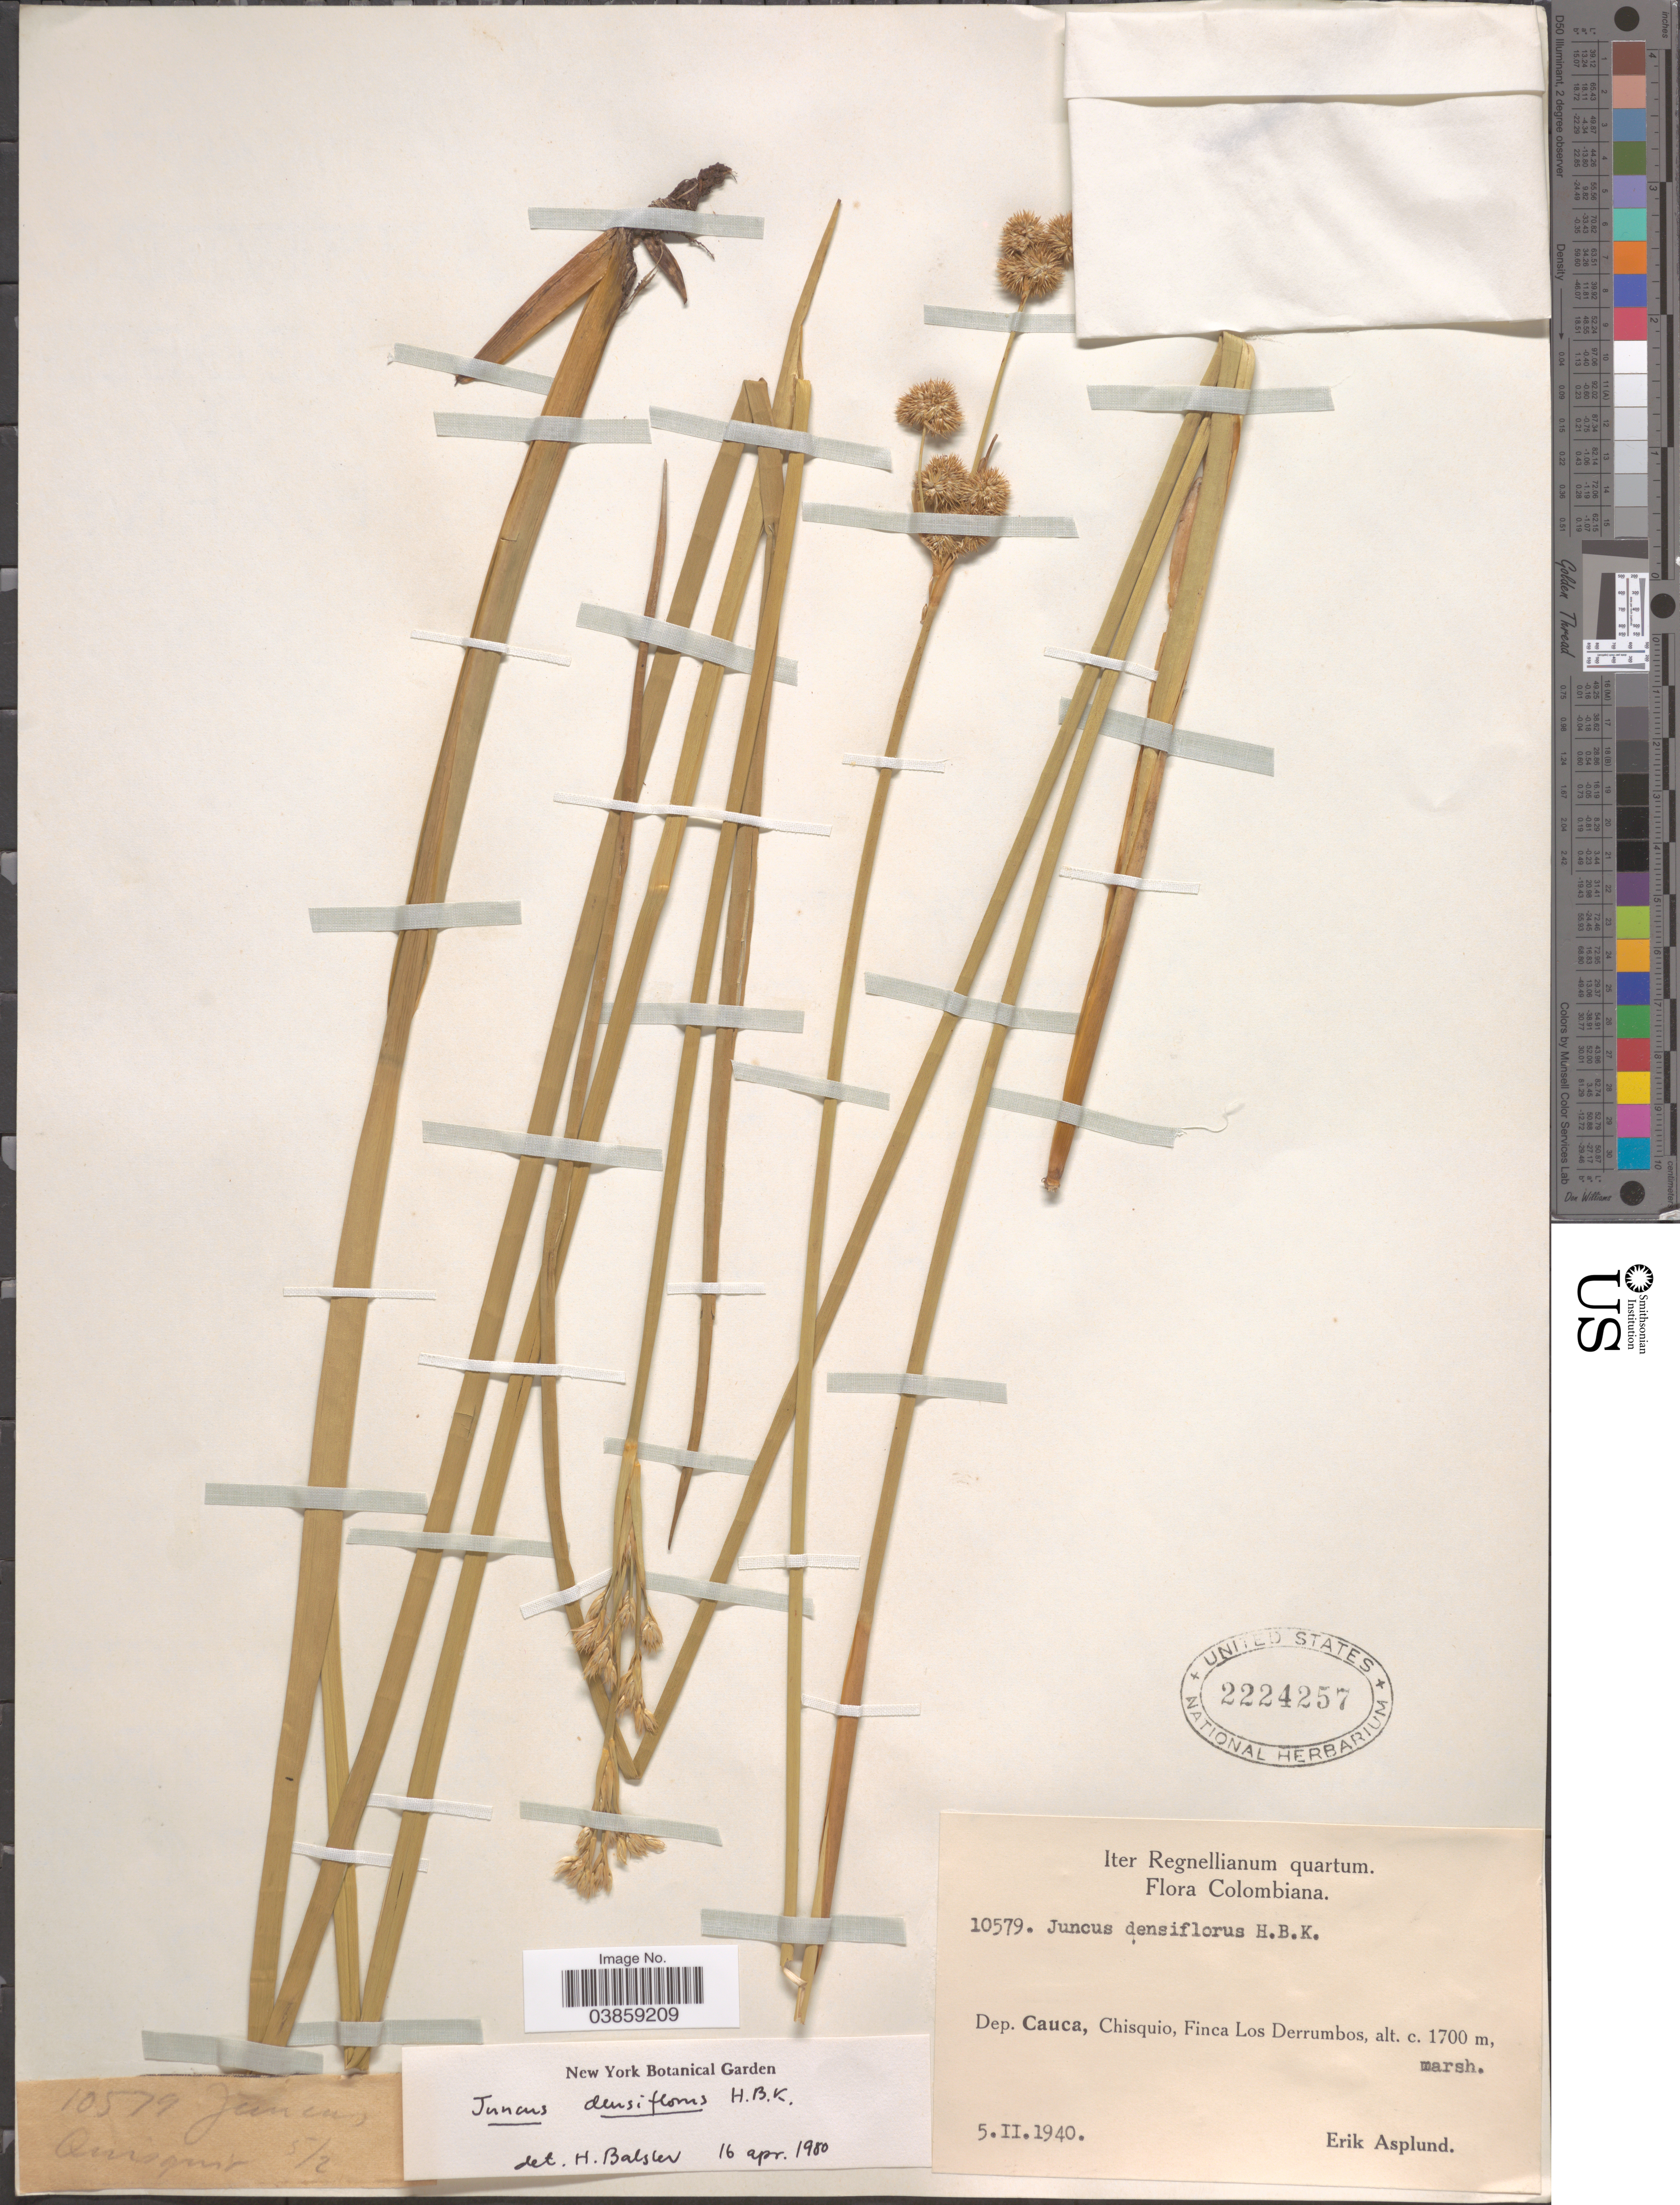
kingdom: Plantae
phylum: Tracheophyta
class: Liliopsida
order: Poales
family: Juncaceae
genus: Juncus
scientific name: Juncus densiflorus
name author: Kunth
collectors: E. Asplund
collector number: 10579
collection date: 1940-02-05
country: Colombia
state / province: Cauca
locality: Dep. Cauca, Chisquio, Finca Los Derrumbos.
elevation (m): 1700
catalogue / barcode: US 2224257